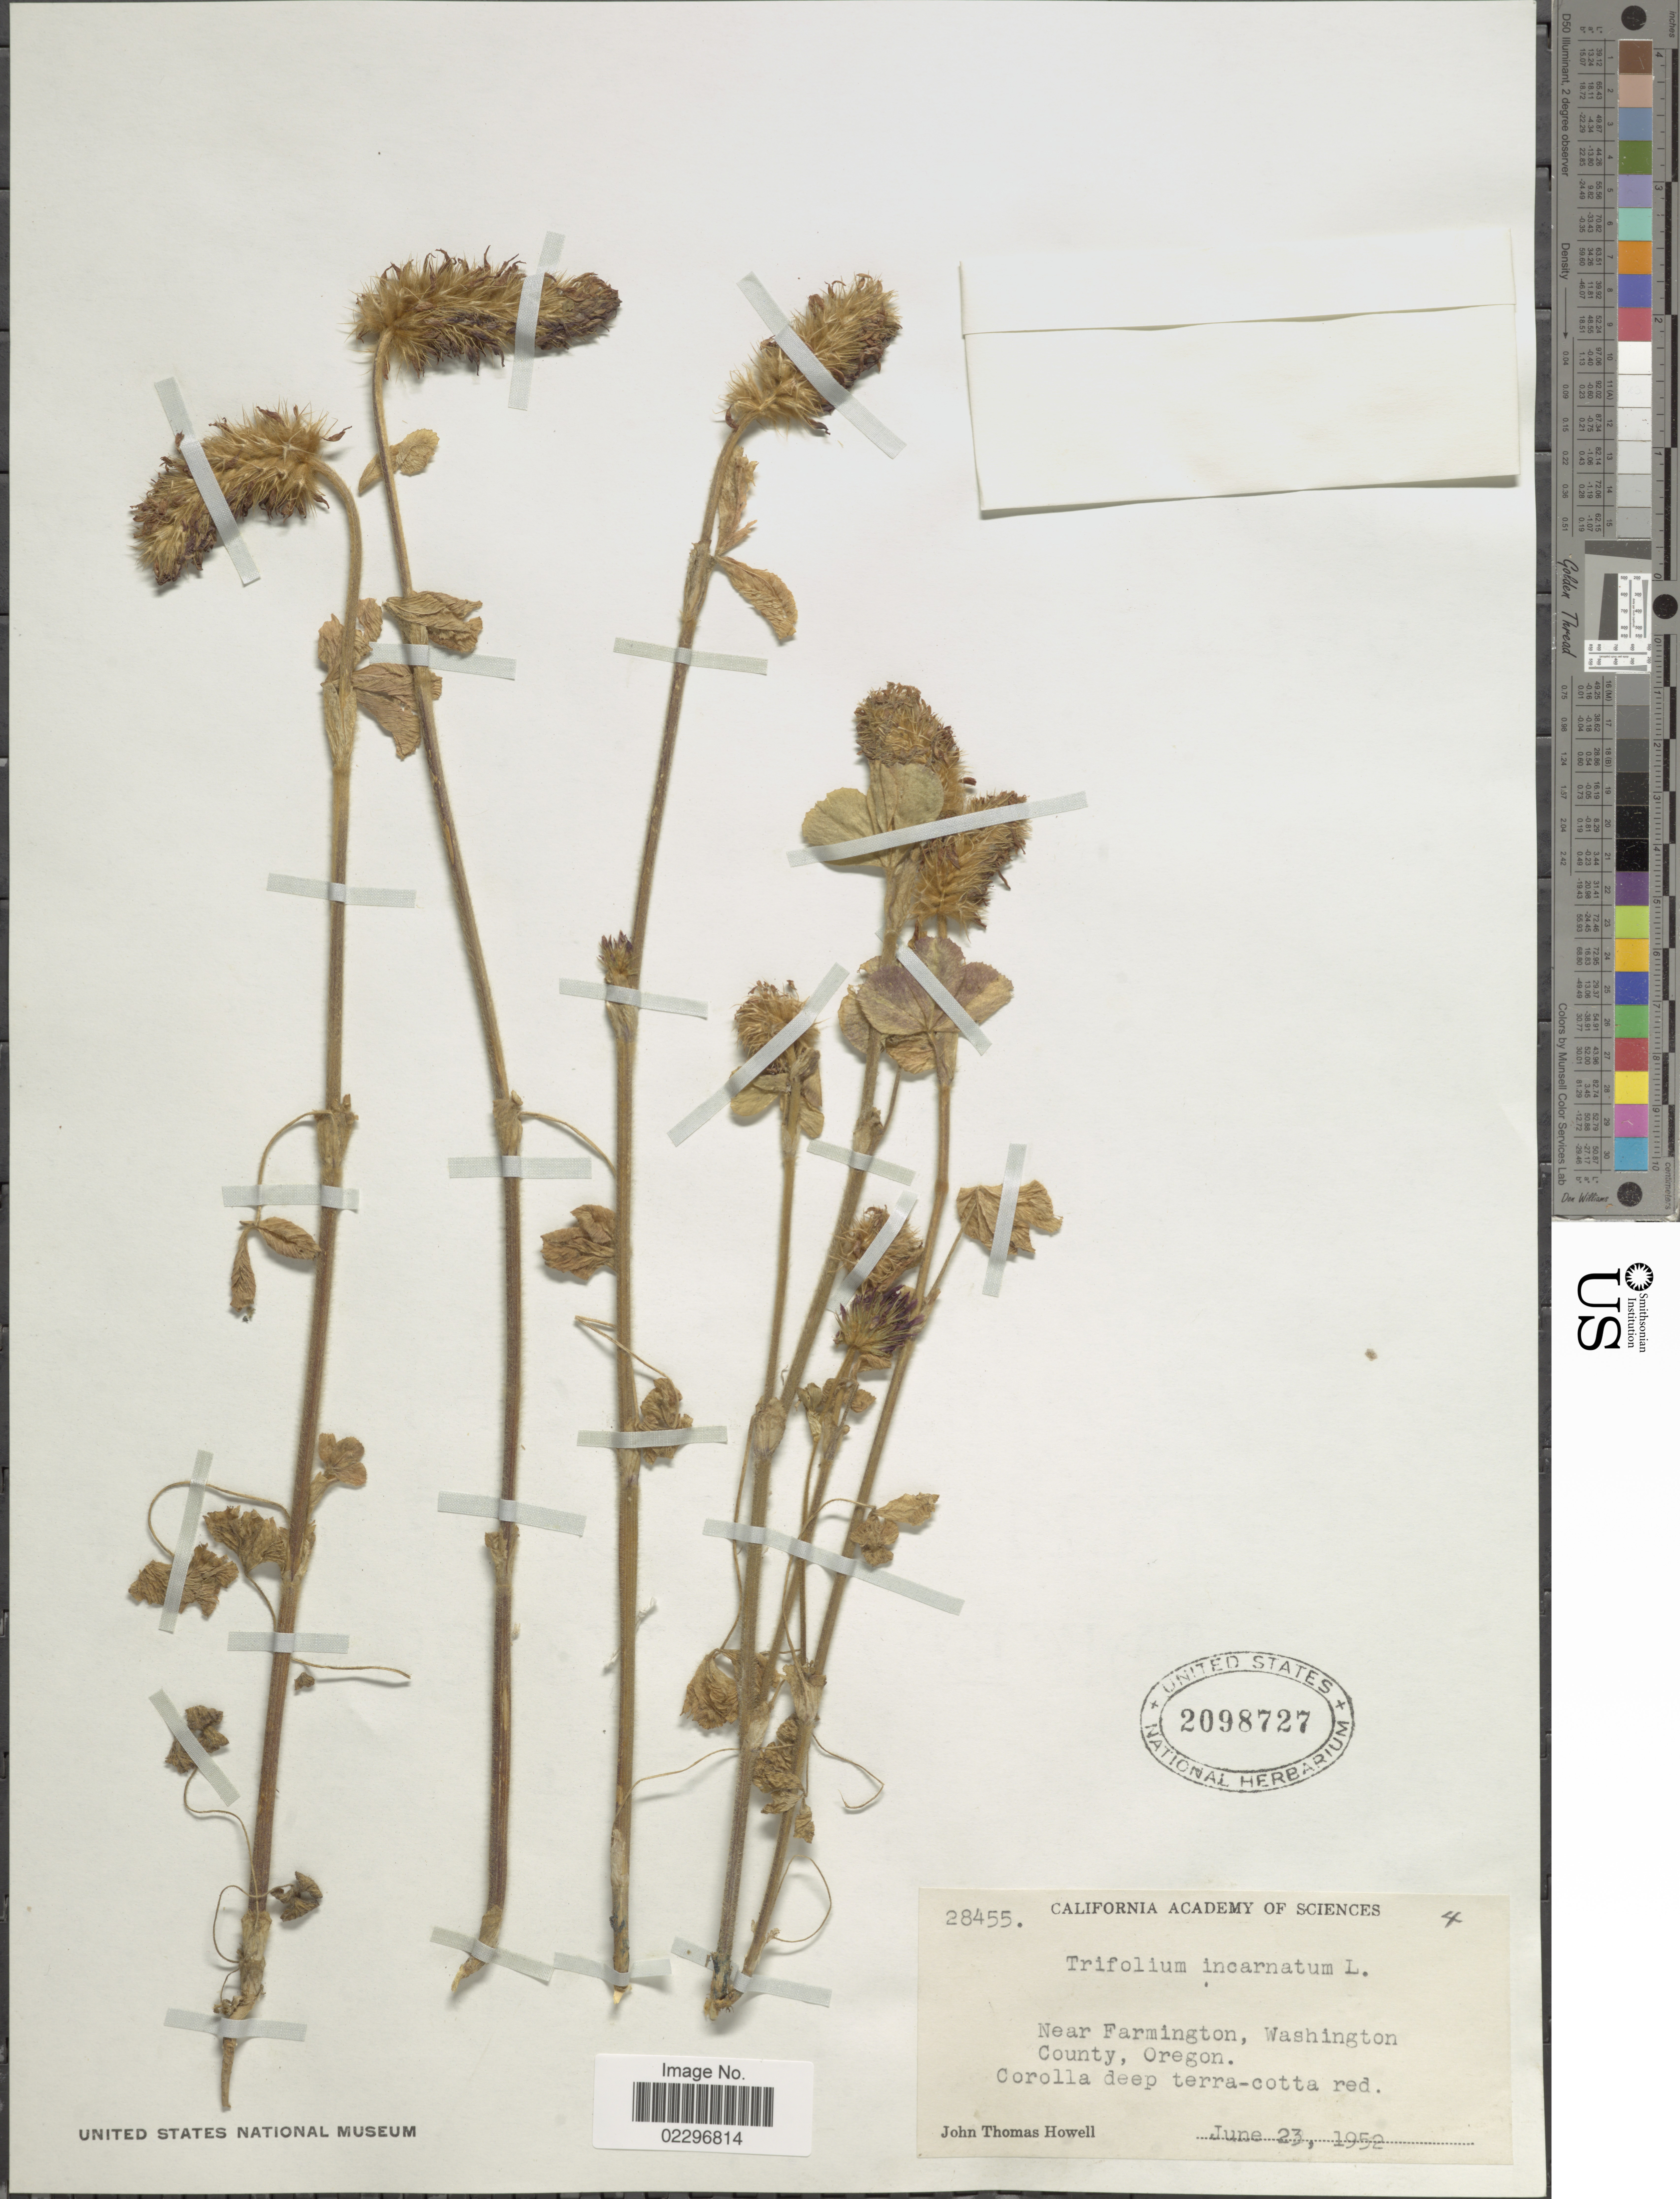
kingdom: Plantae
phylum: Tracheophyta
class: Magnoliopsida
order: Fabales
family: Fabaceae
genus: Trifolium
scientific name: Trifolium incarnatum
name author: L.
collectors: J. T. Howell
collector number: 28455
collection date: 1952-06-23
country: United States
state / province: Oregon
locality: Near Farmington, Washington County.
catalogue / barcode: US 2098727